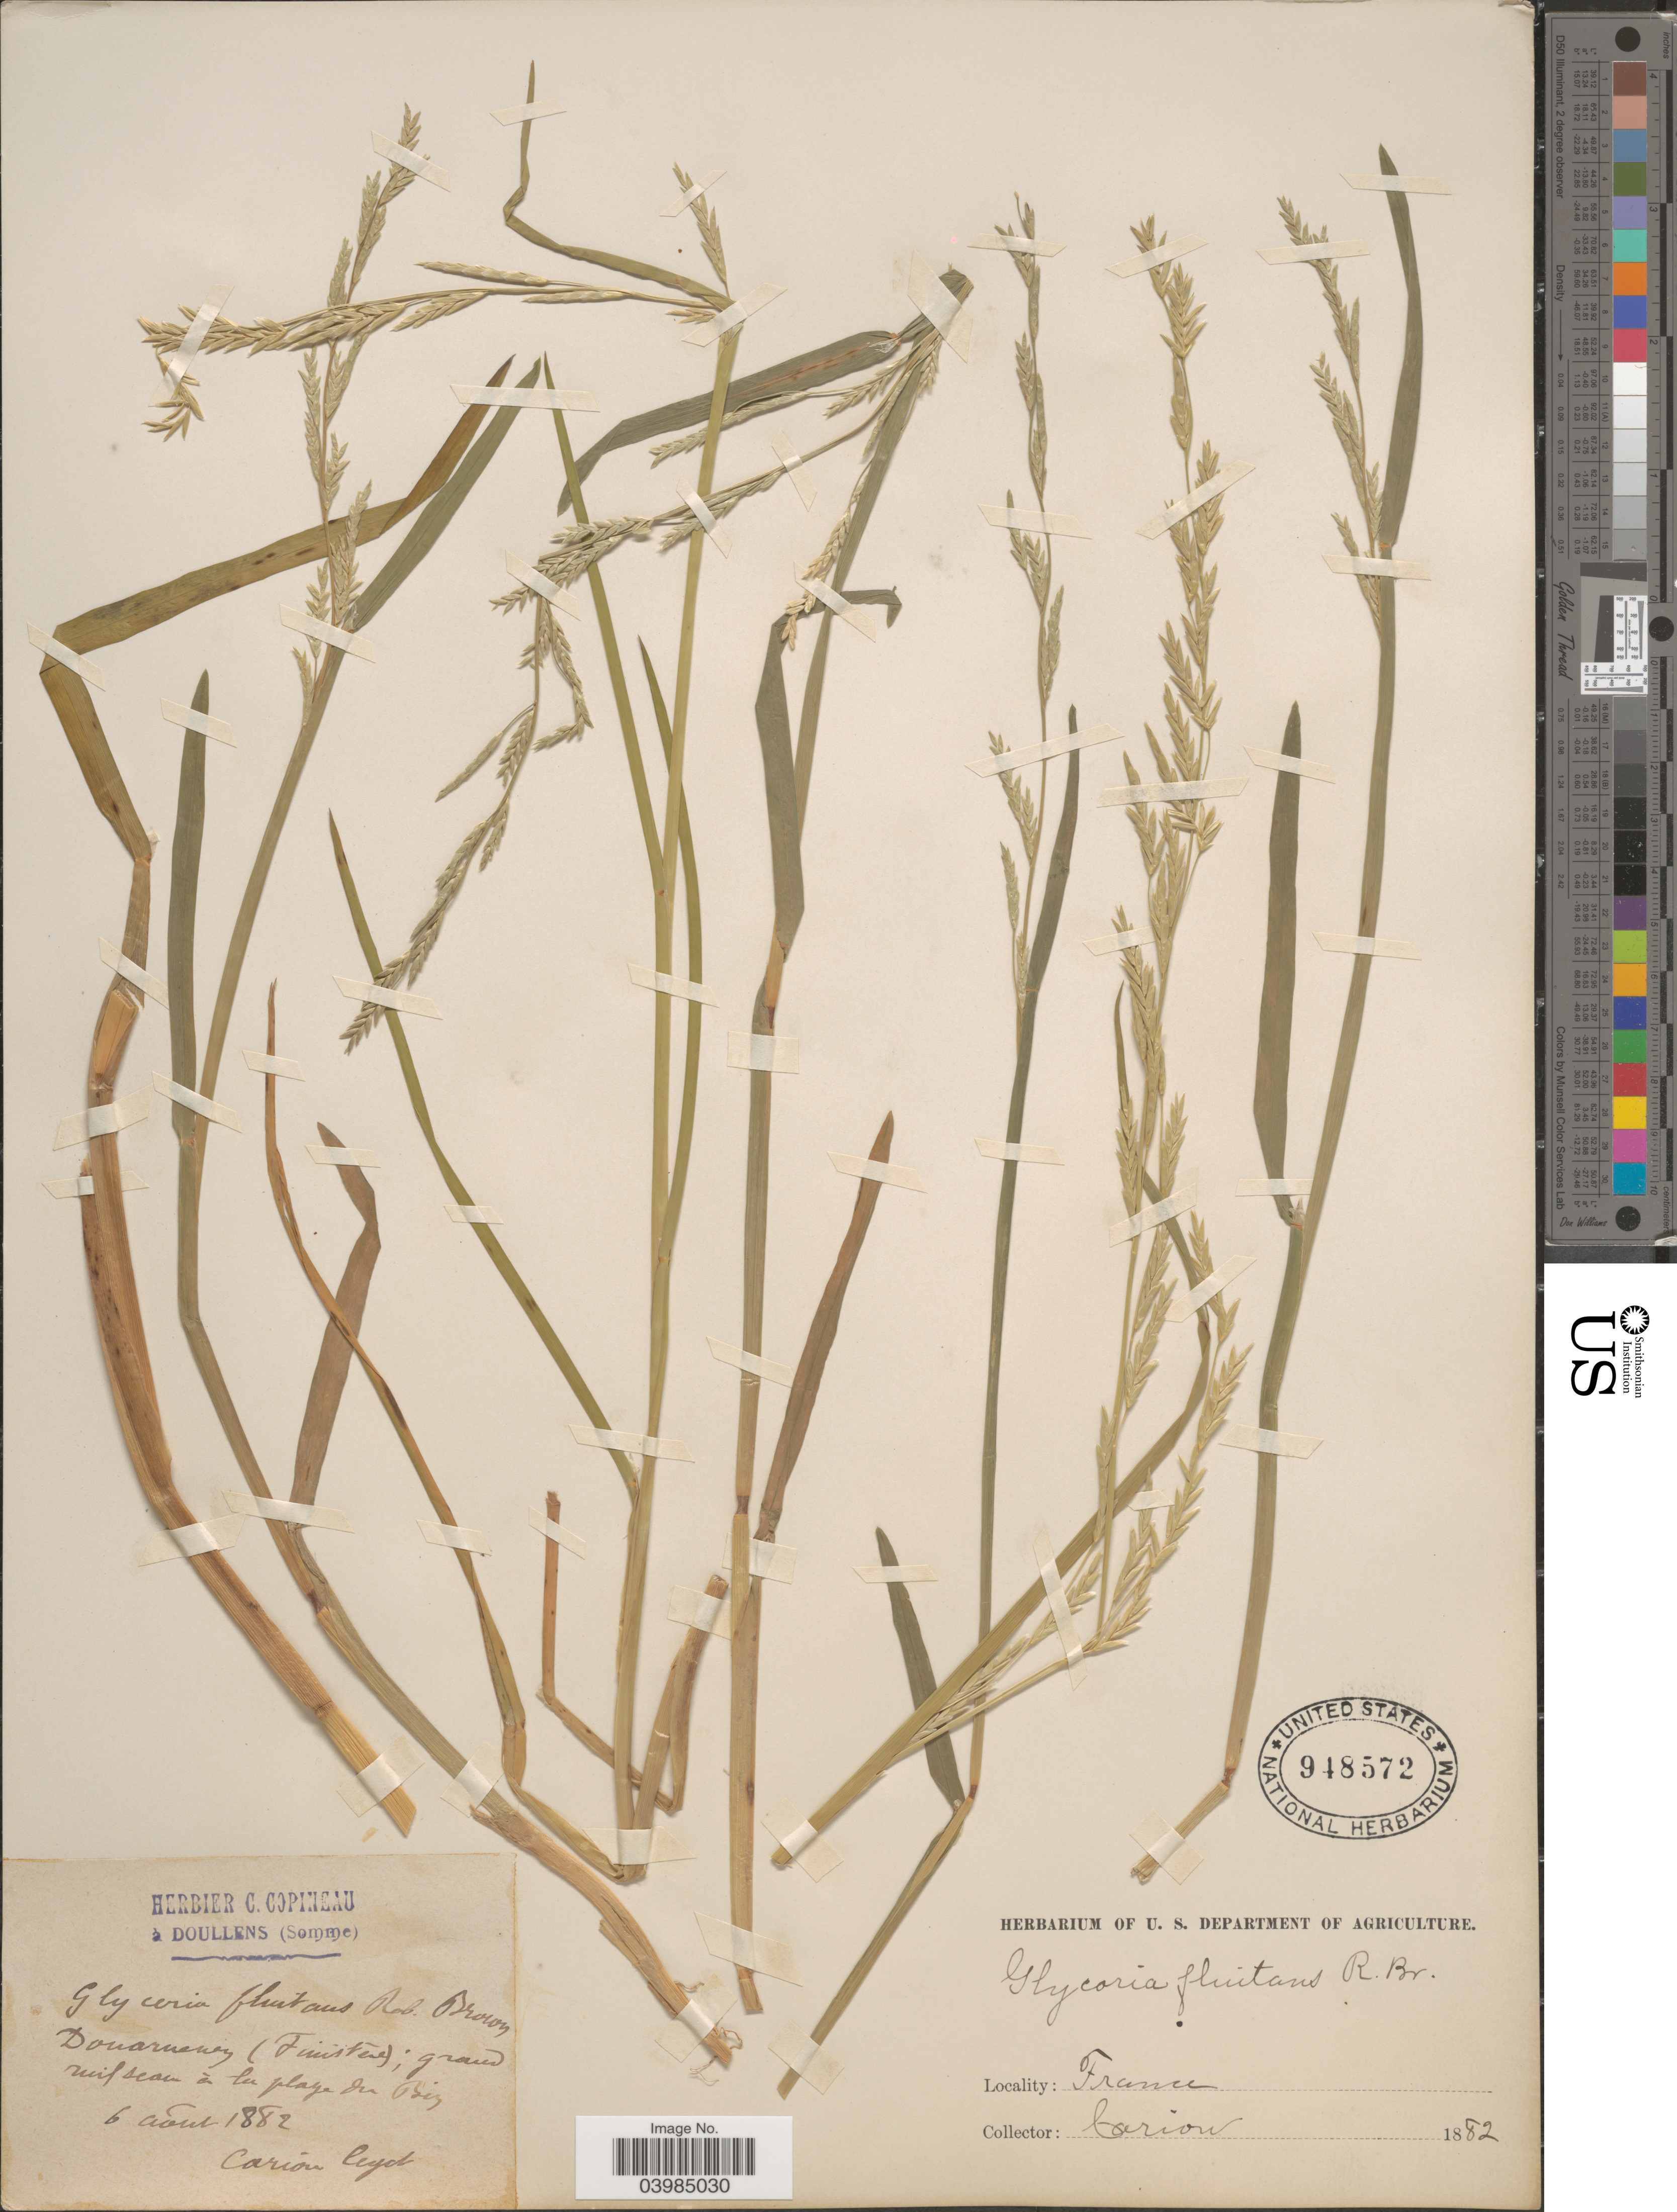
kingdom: Plantae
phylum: Tracheophyta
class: Liliopsida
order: Poales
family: Poaceae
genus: Glyceria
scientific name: Glyceria fluitans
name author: (L.) R. Br.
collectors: Carion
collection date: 1882-08-06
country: France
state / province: Bretagne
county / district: Finistère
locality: Douarnenez (Finistère); grand ruisseau à la plage du Biz.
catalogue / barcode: US 948572